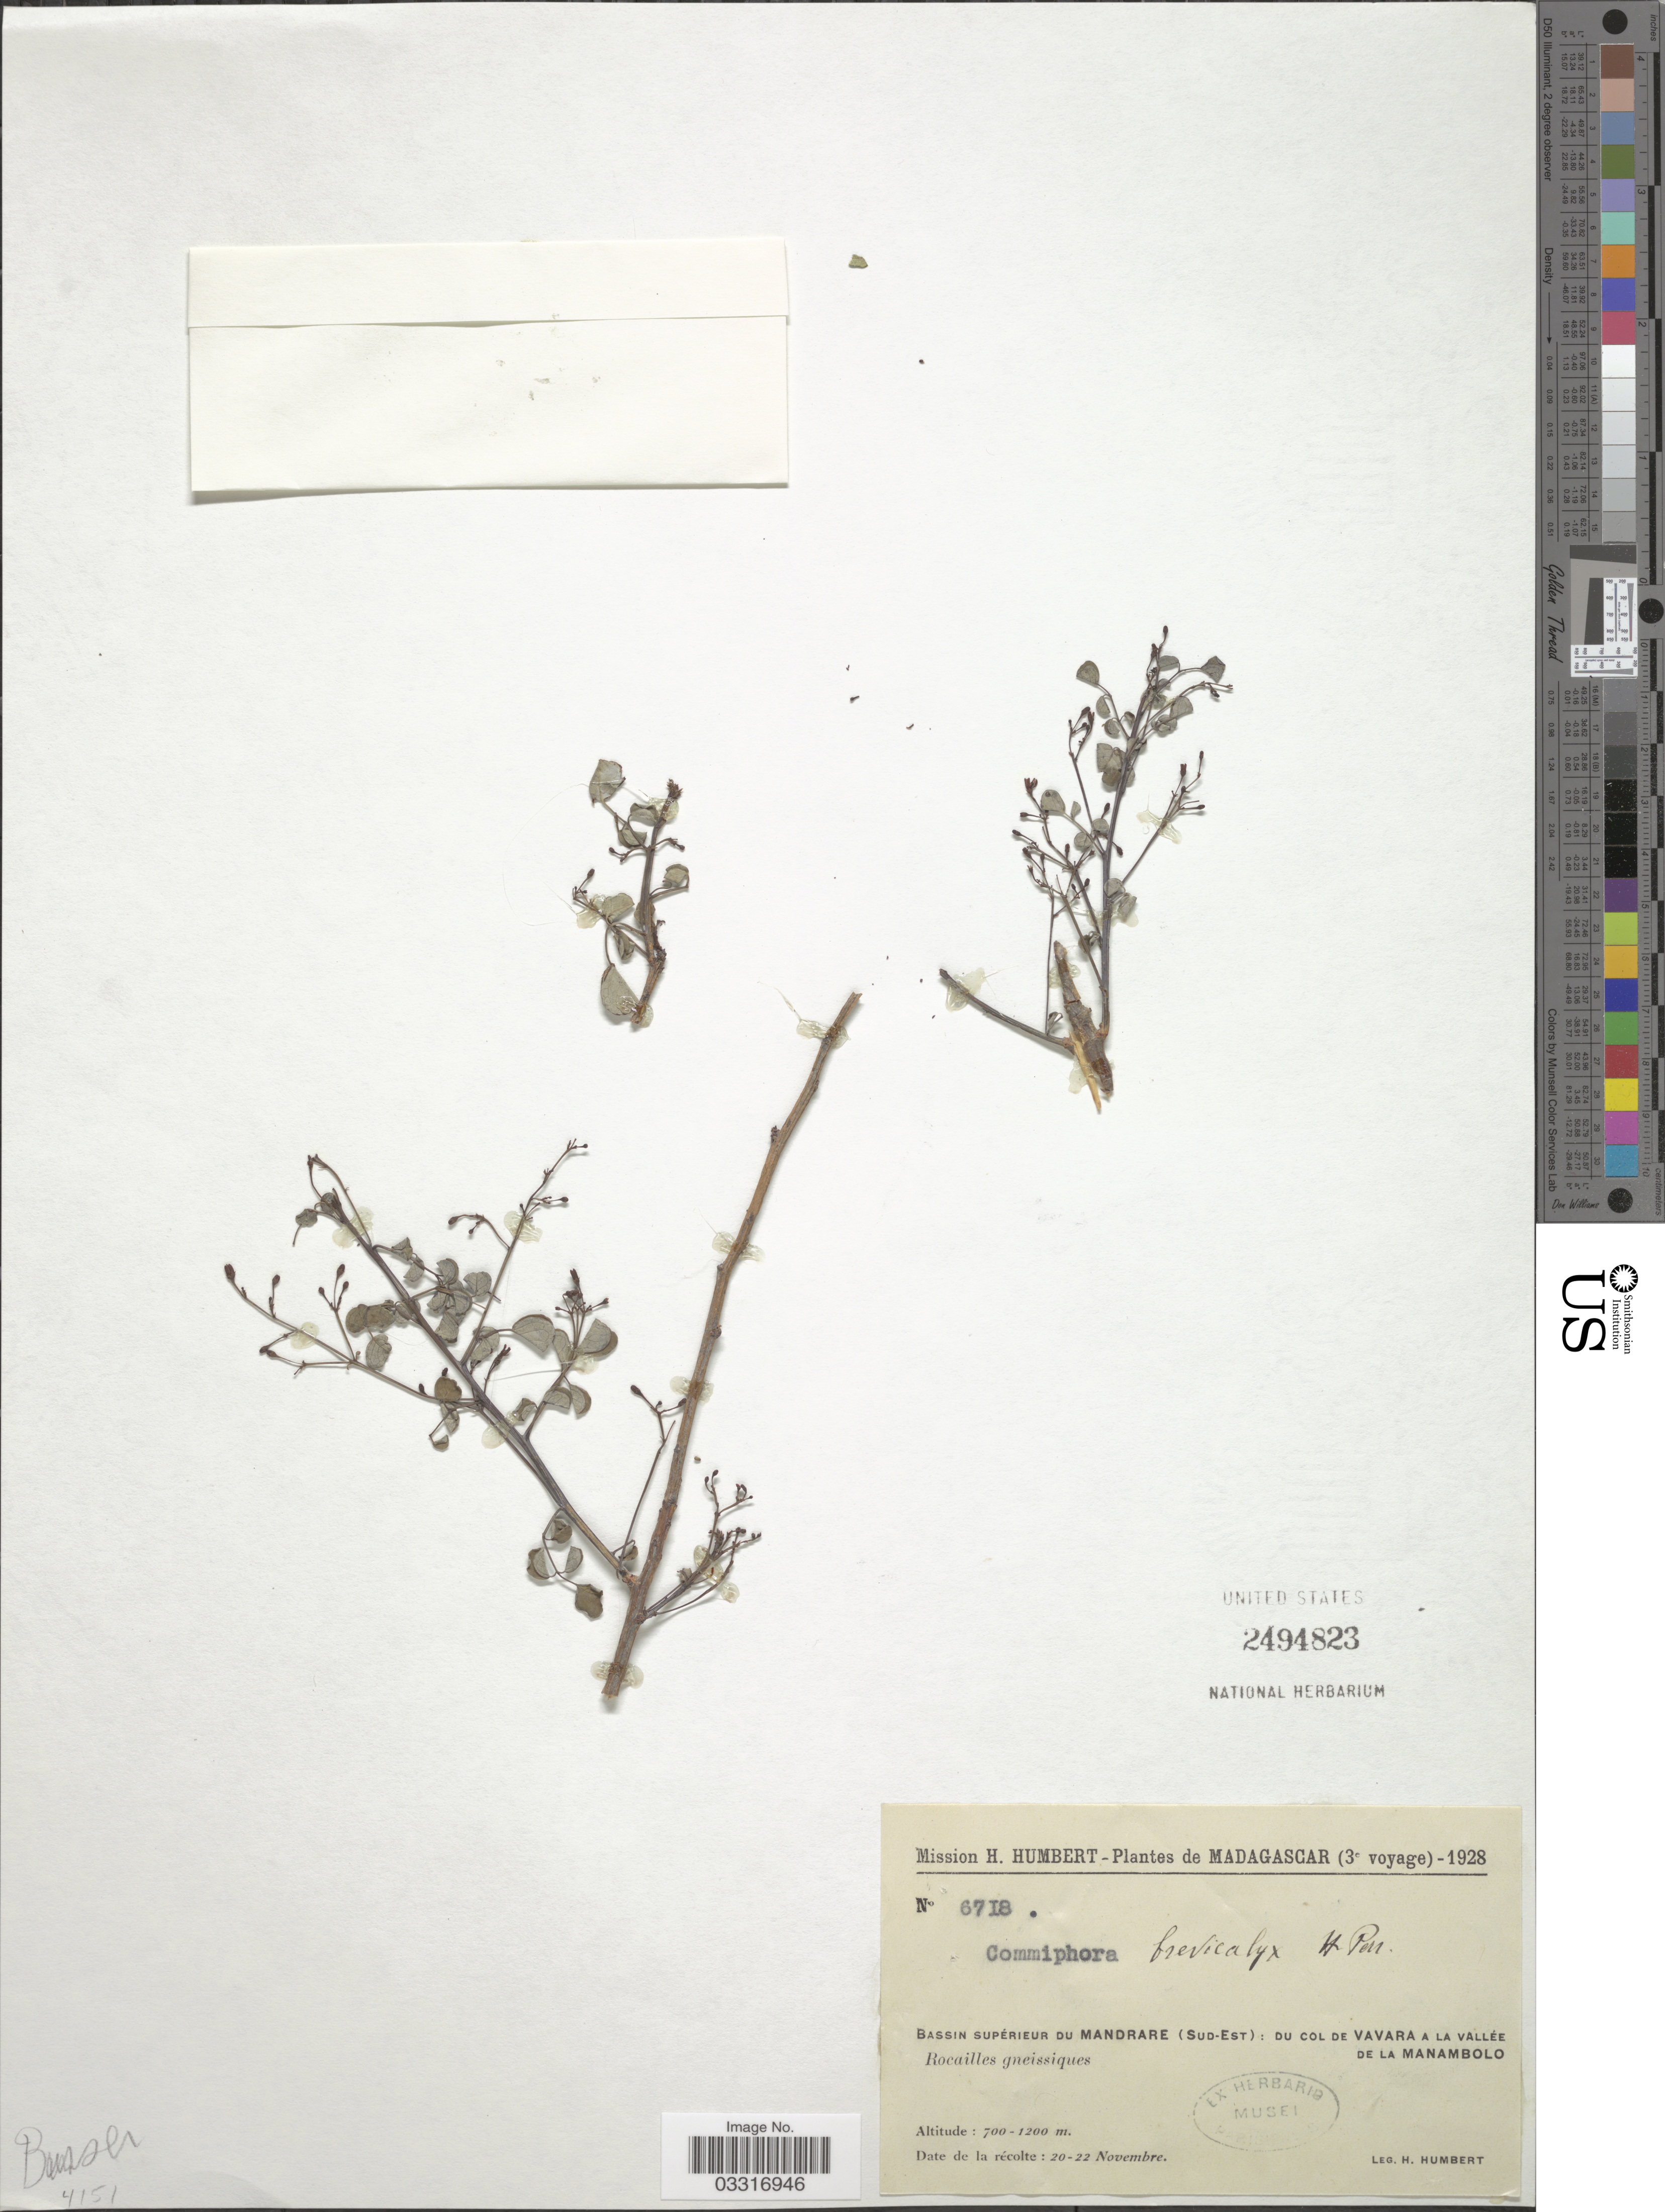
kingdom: Plantae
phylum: Tracheophyta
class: Magnoliopsida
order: Sapindales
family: Burseraceae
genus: Commiphora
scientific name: Commiphora brevicalyx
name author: H. Perrier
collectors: H. Humbert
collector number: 6718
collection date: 1928-11-20/1928-11-22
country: Madagascar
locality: Bassin supérieur du Mandrare (Sud-Est): Du col de Vavara a la Vallée de la Manambolo.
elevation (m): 700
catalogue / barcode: US 2494823